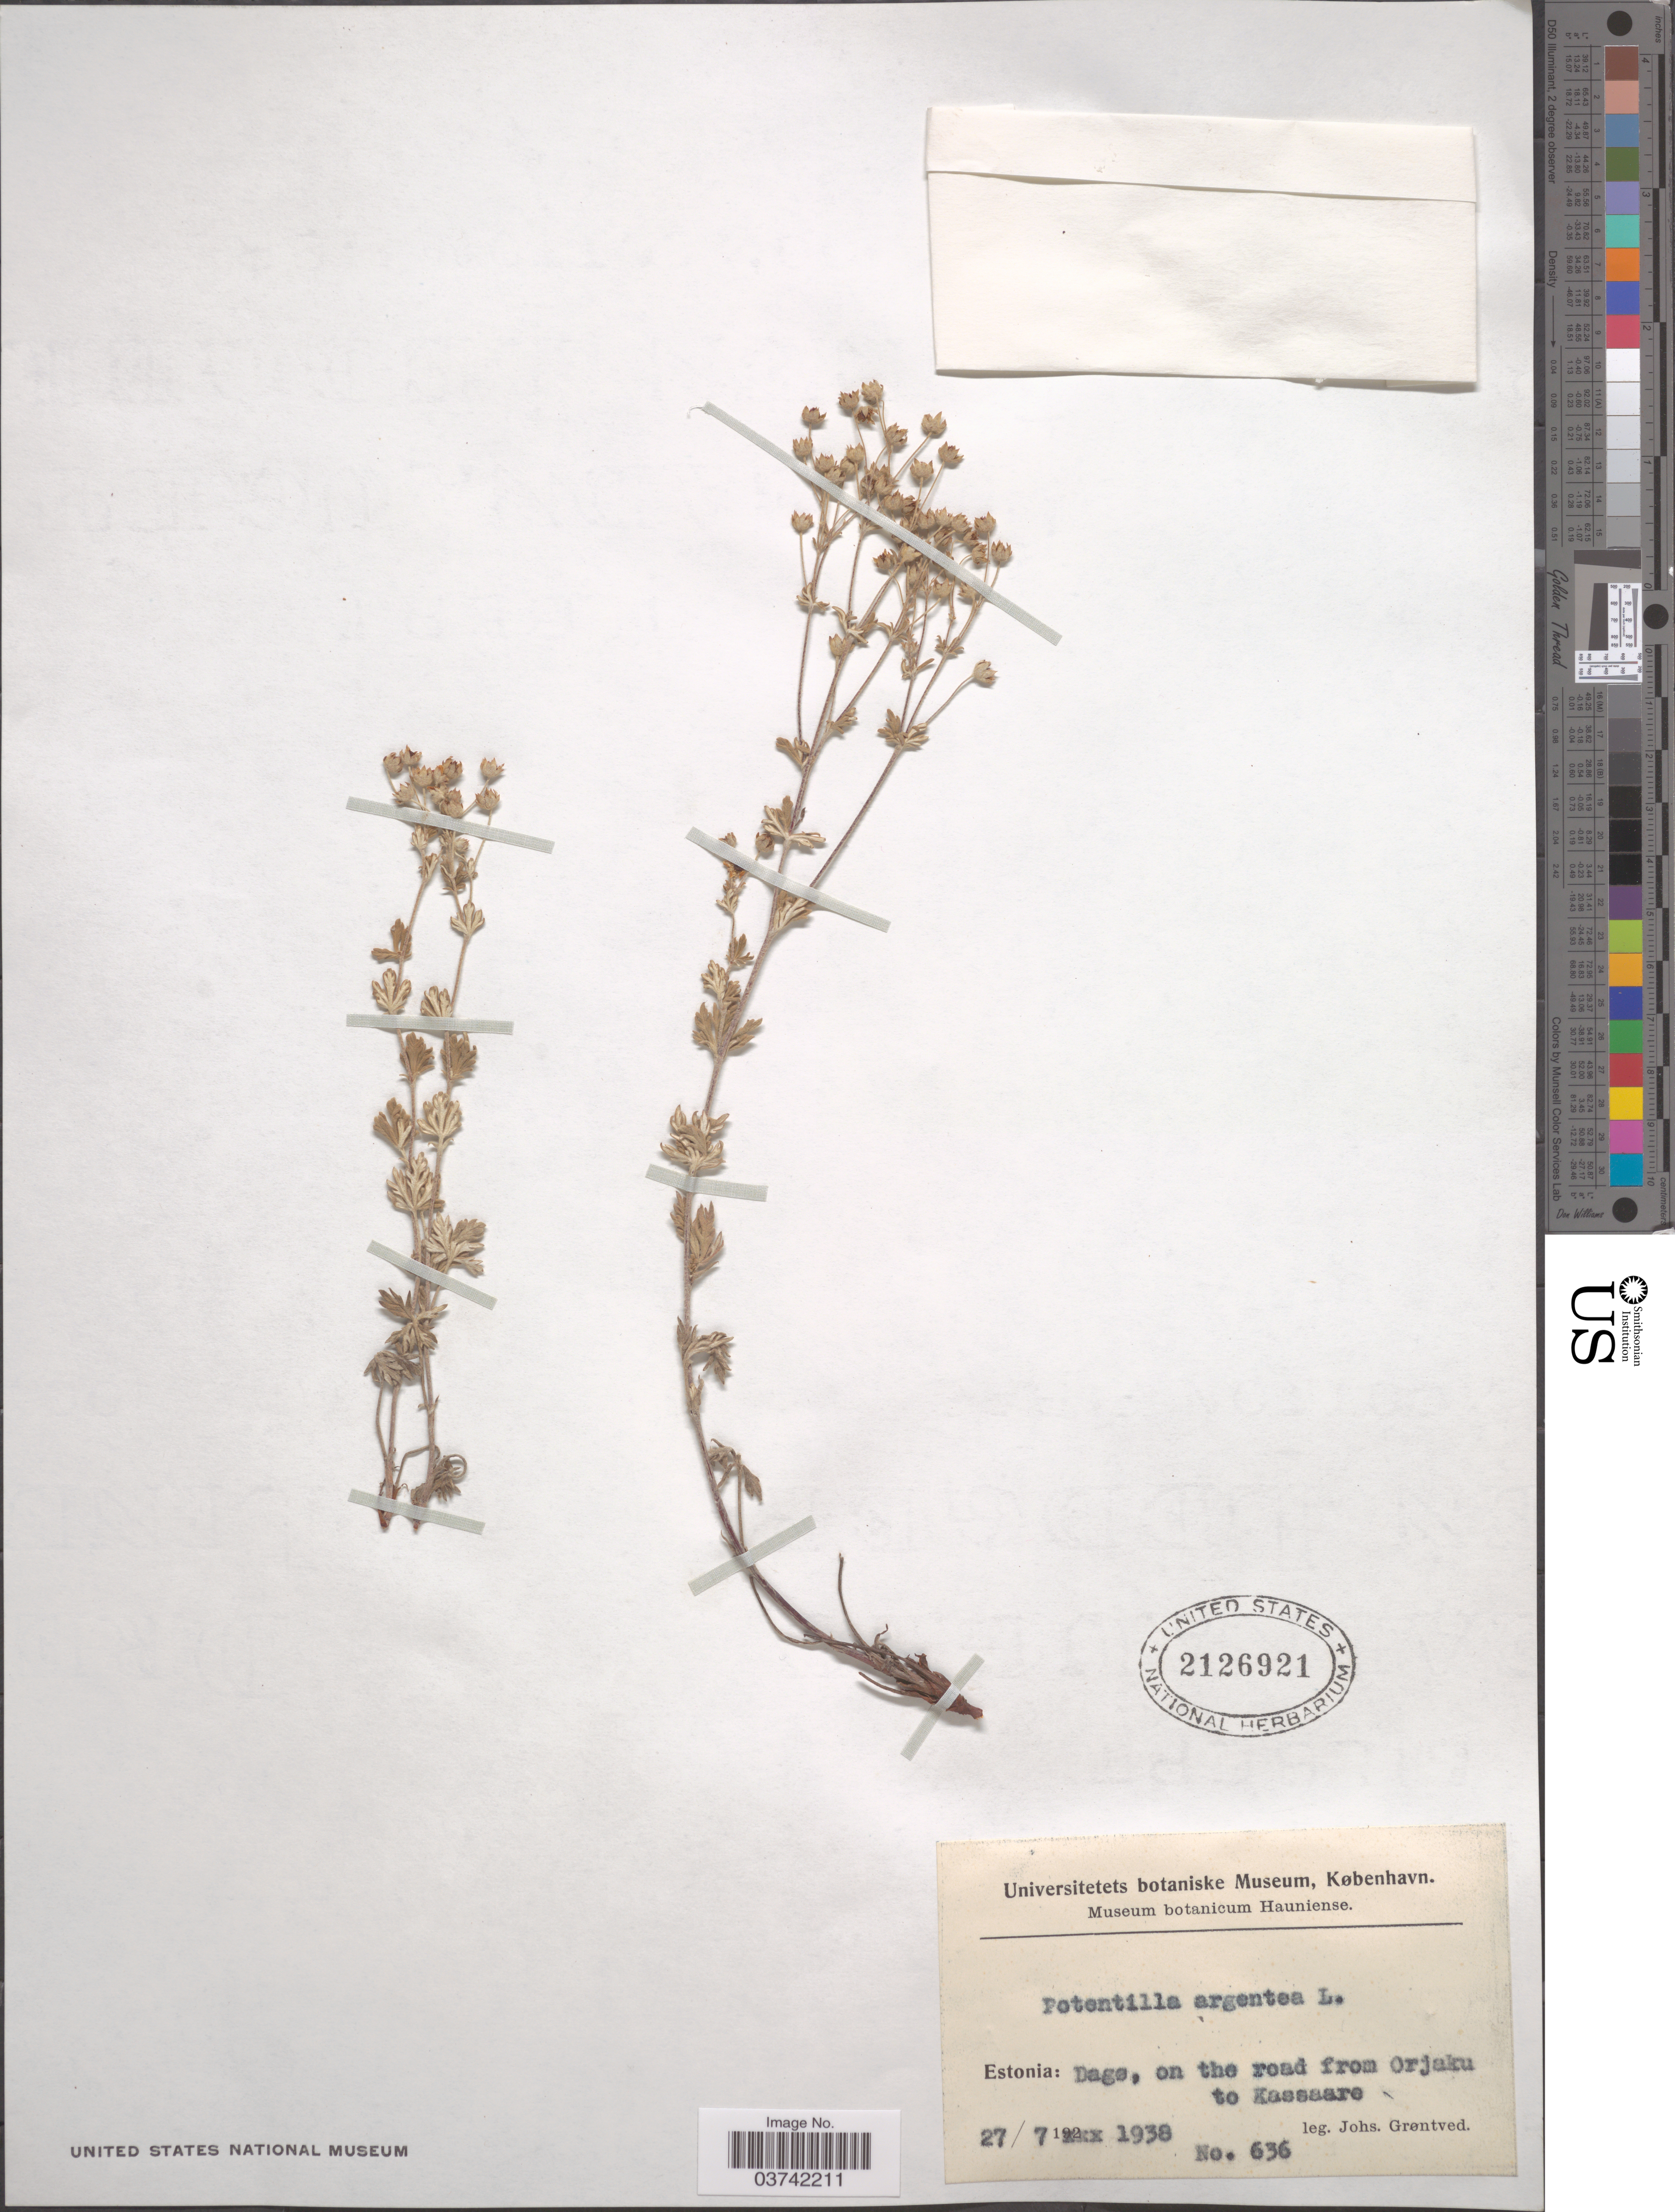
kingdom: Plantae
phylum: Tracheophyta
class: Magnoliopsida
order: Rosales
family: Rosaceae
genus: Potentilla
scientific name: Potentilla argentea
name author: L.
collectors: J. Grøntved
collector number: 636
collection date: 1938-07-27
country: Estonia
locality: Dagø, on the road from Orjaku to Kassaare.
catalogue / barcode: US 2126921